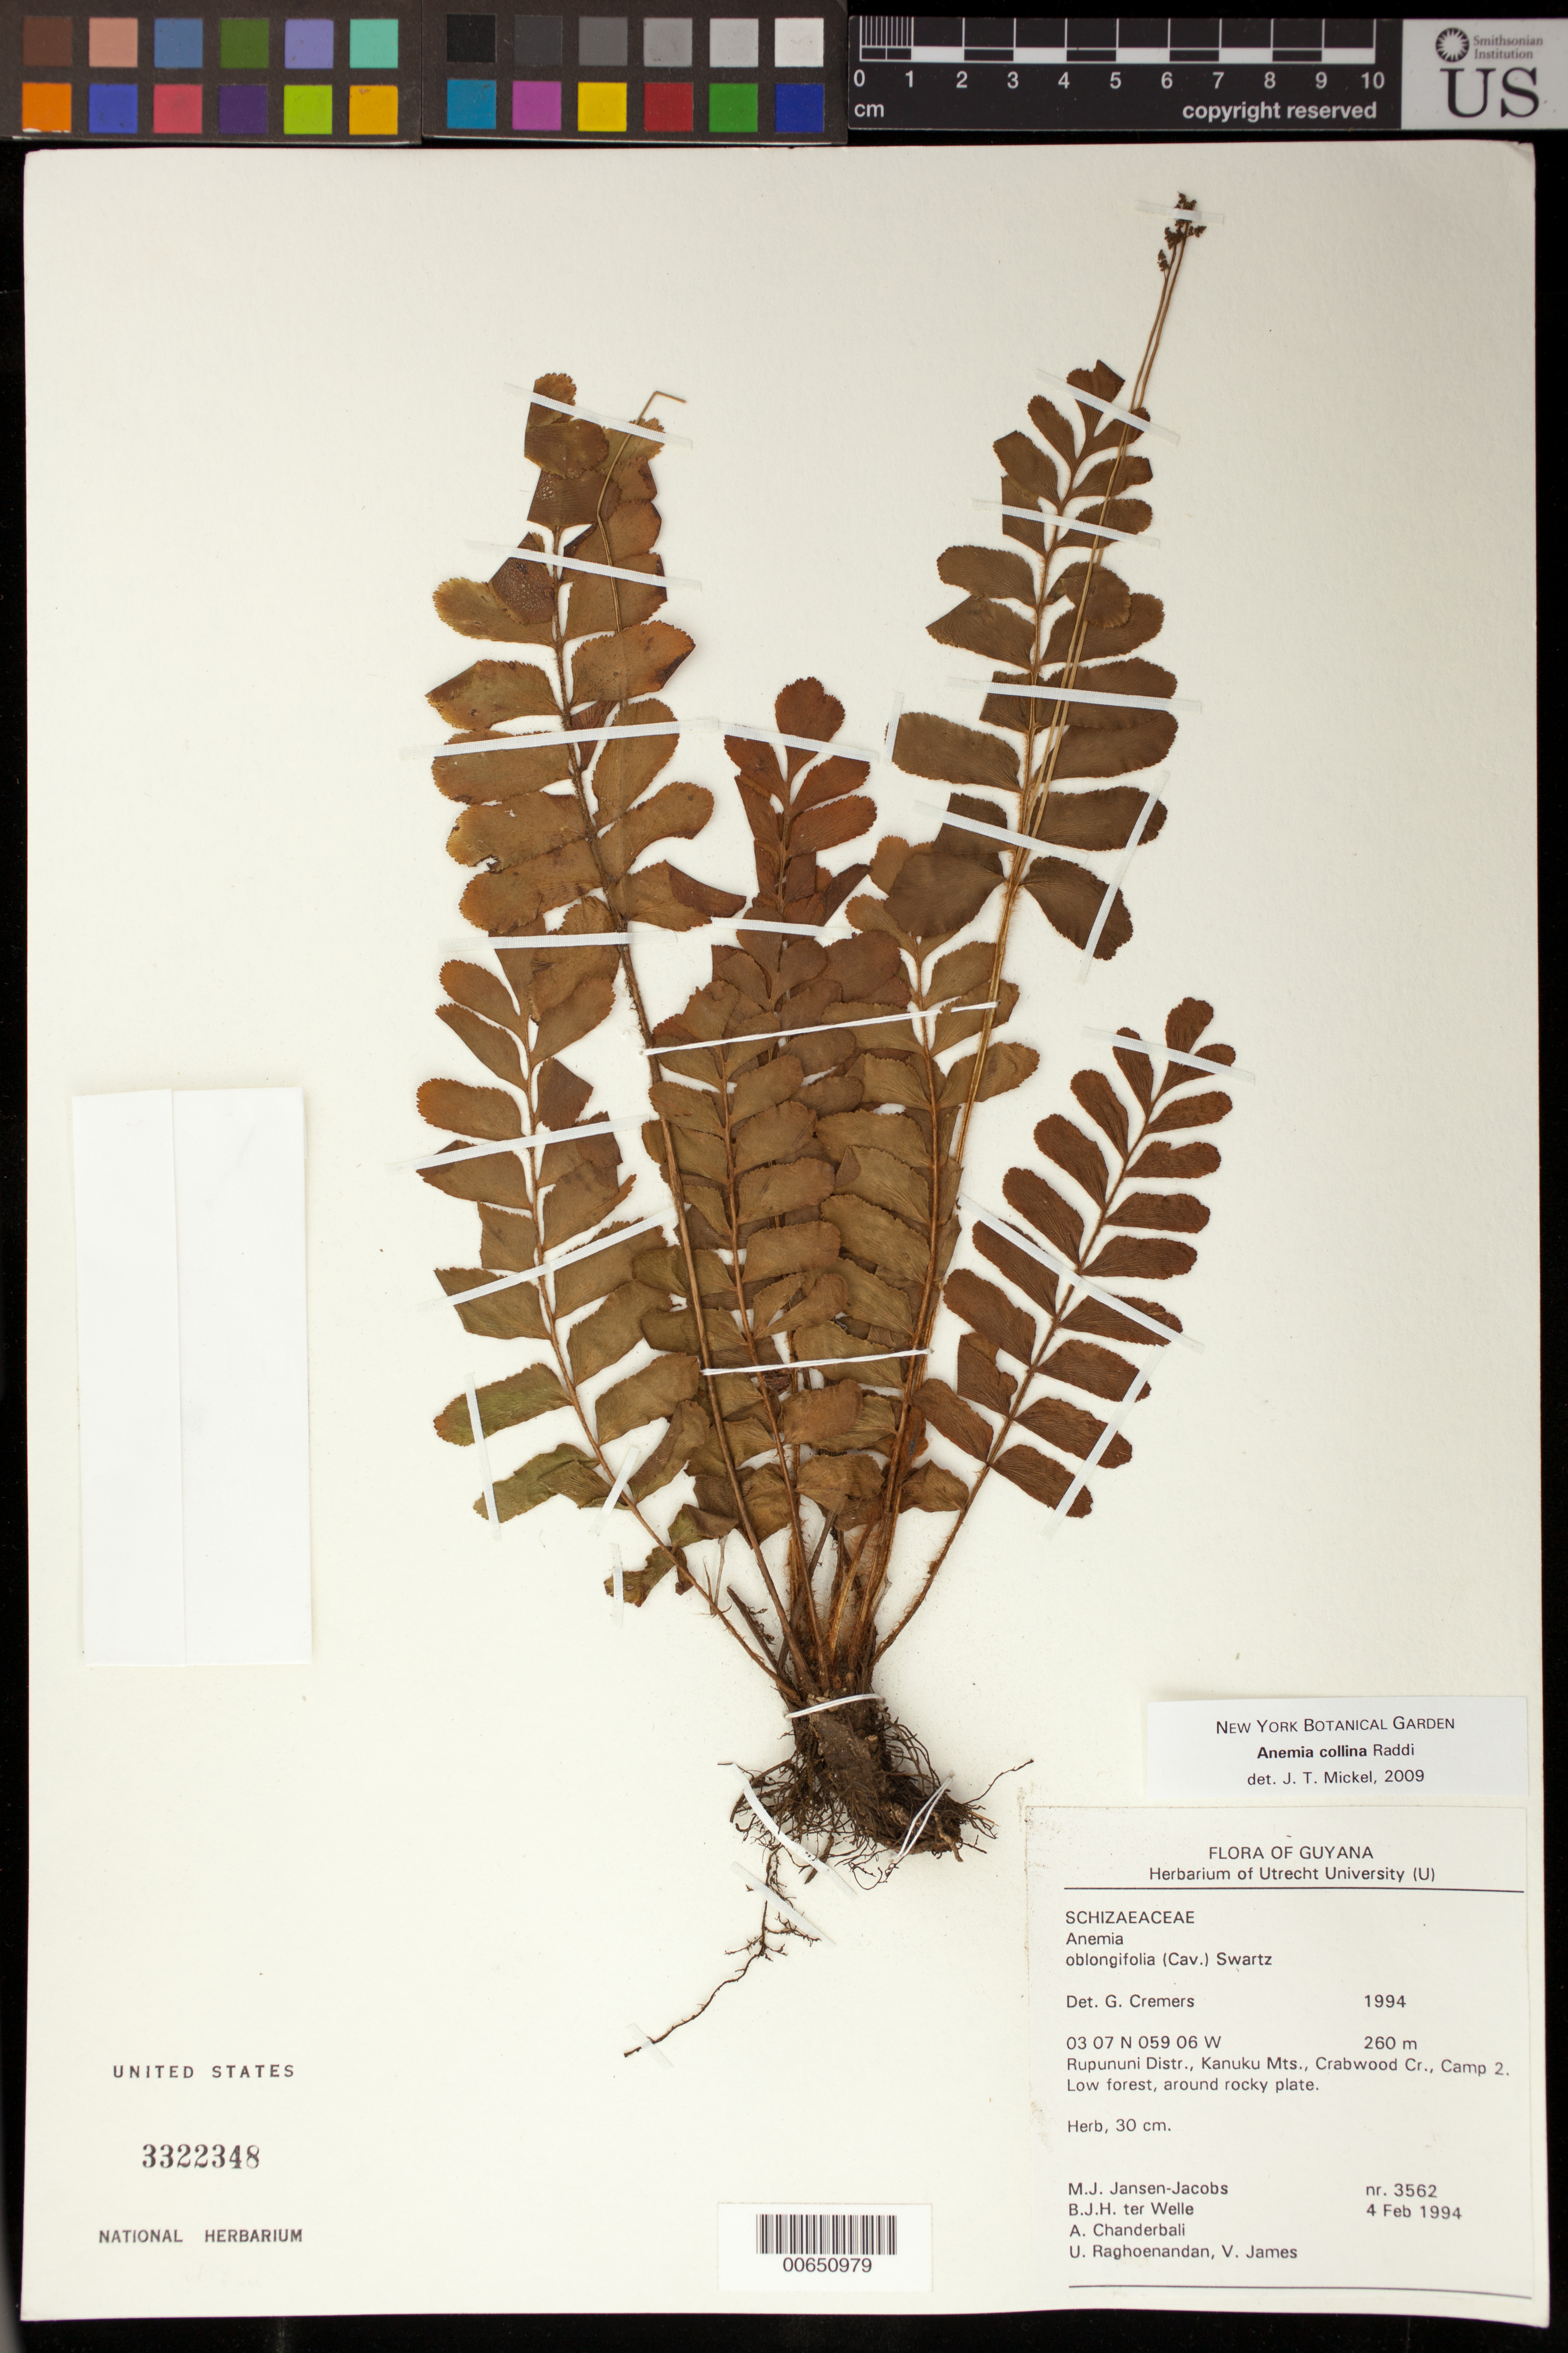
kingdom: Plantae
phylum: Tracheophyta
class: Polypodiopsida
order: Schizaeales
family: Anemiaceae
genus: Anemia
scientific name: Anemia collina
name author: Sm.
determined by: Mickel, J. T., (NY), New York Botanical Garden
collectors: M. J. Jansen-Jacobs, B. Welle, A. S. Chanderbali, U. Raghoenandan & V. James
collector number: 3562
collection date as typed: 4-Feb-94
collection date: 1994-02-04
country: Guyana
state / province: U. Takutu-U. Essequibo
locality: Crabwood Cr., Camp 2, Kanuku Mts., Rupununi District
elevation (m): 260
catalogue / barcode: US 3322348